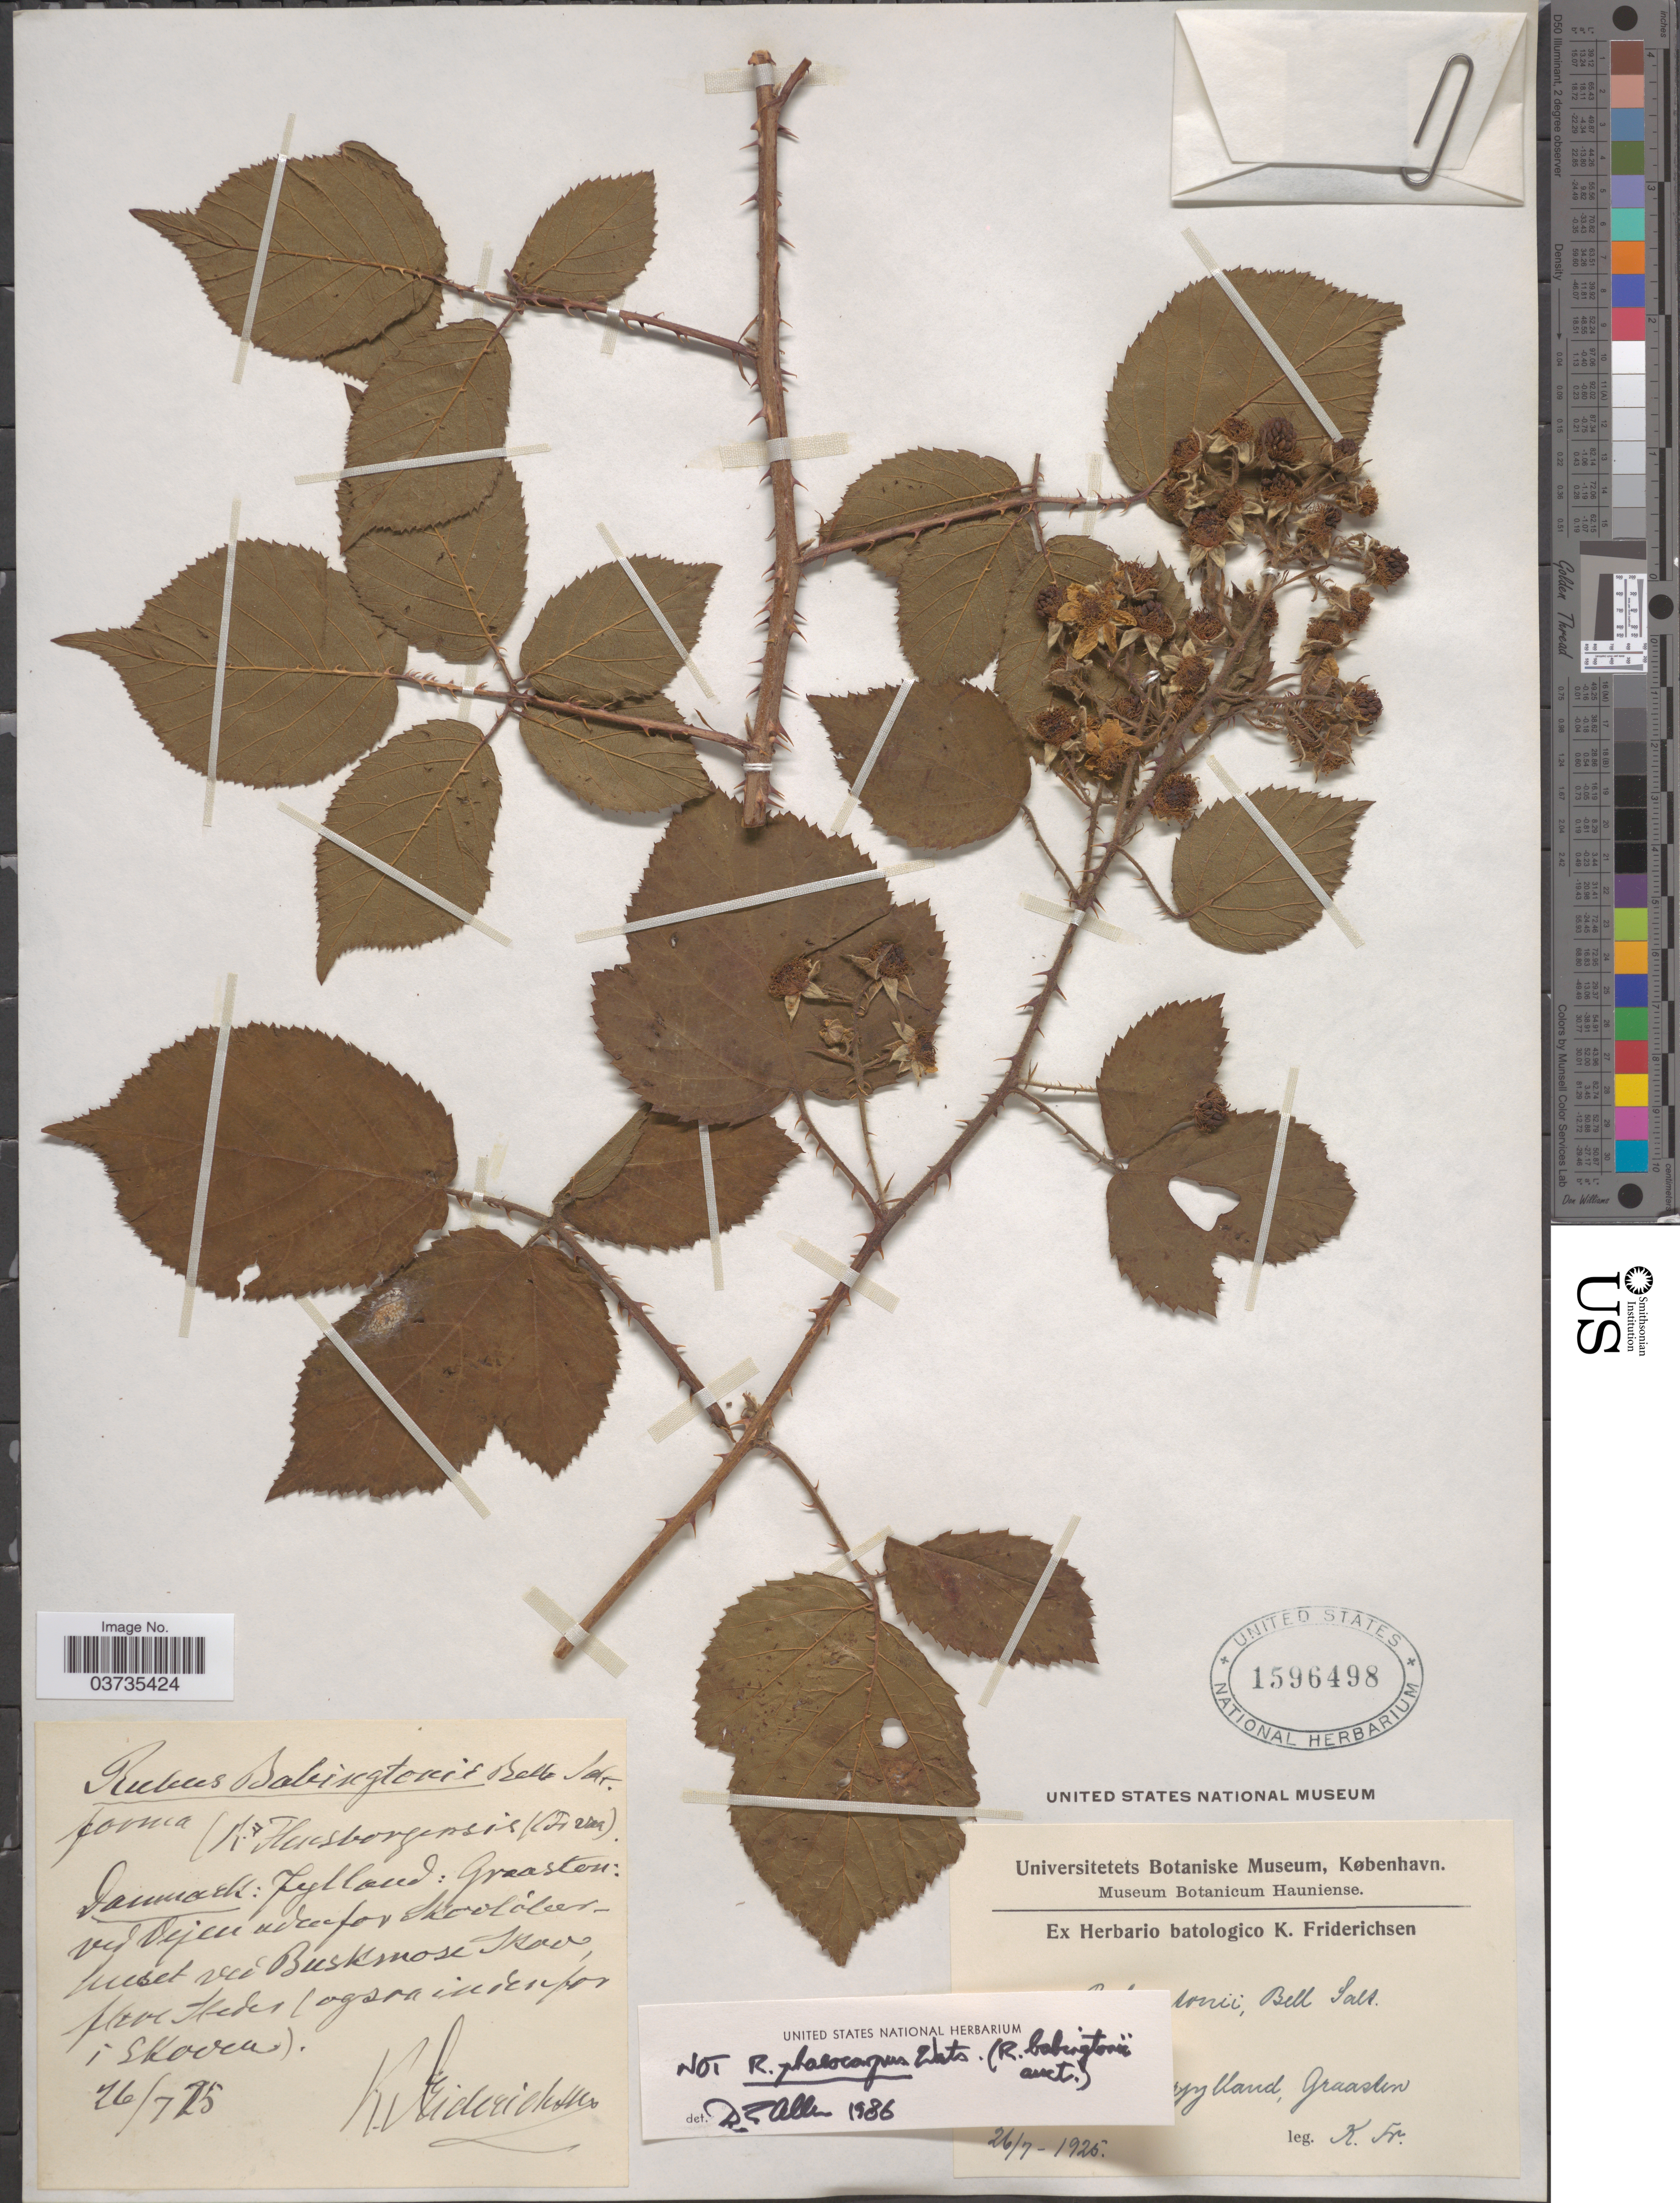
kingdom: Plantae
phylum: Tracheophyta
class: Magnoliopsida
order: Rosales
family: Rosaceae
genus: Rubus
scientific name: Rubus sp.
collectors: K. Friderichsen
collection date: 1925-07-26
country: Denmark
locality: Jylland: Graasten: ved Vejen udenfor Skoolólarhueset ved Buskmose Skove, fleve Heden (ogsra indenfor i Skoven). [interpreted]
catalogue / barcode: US 1596498